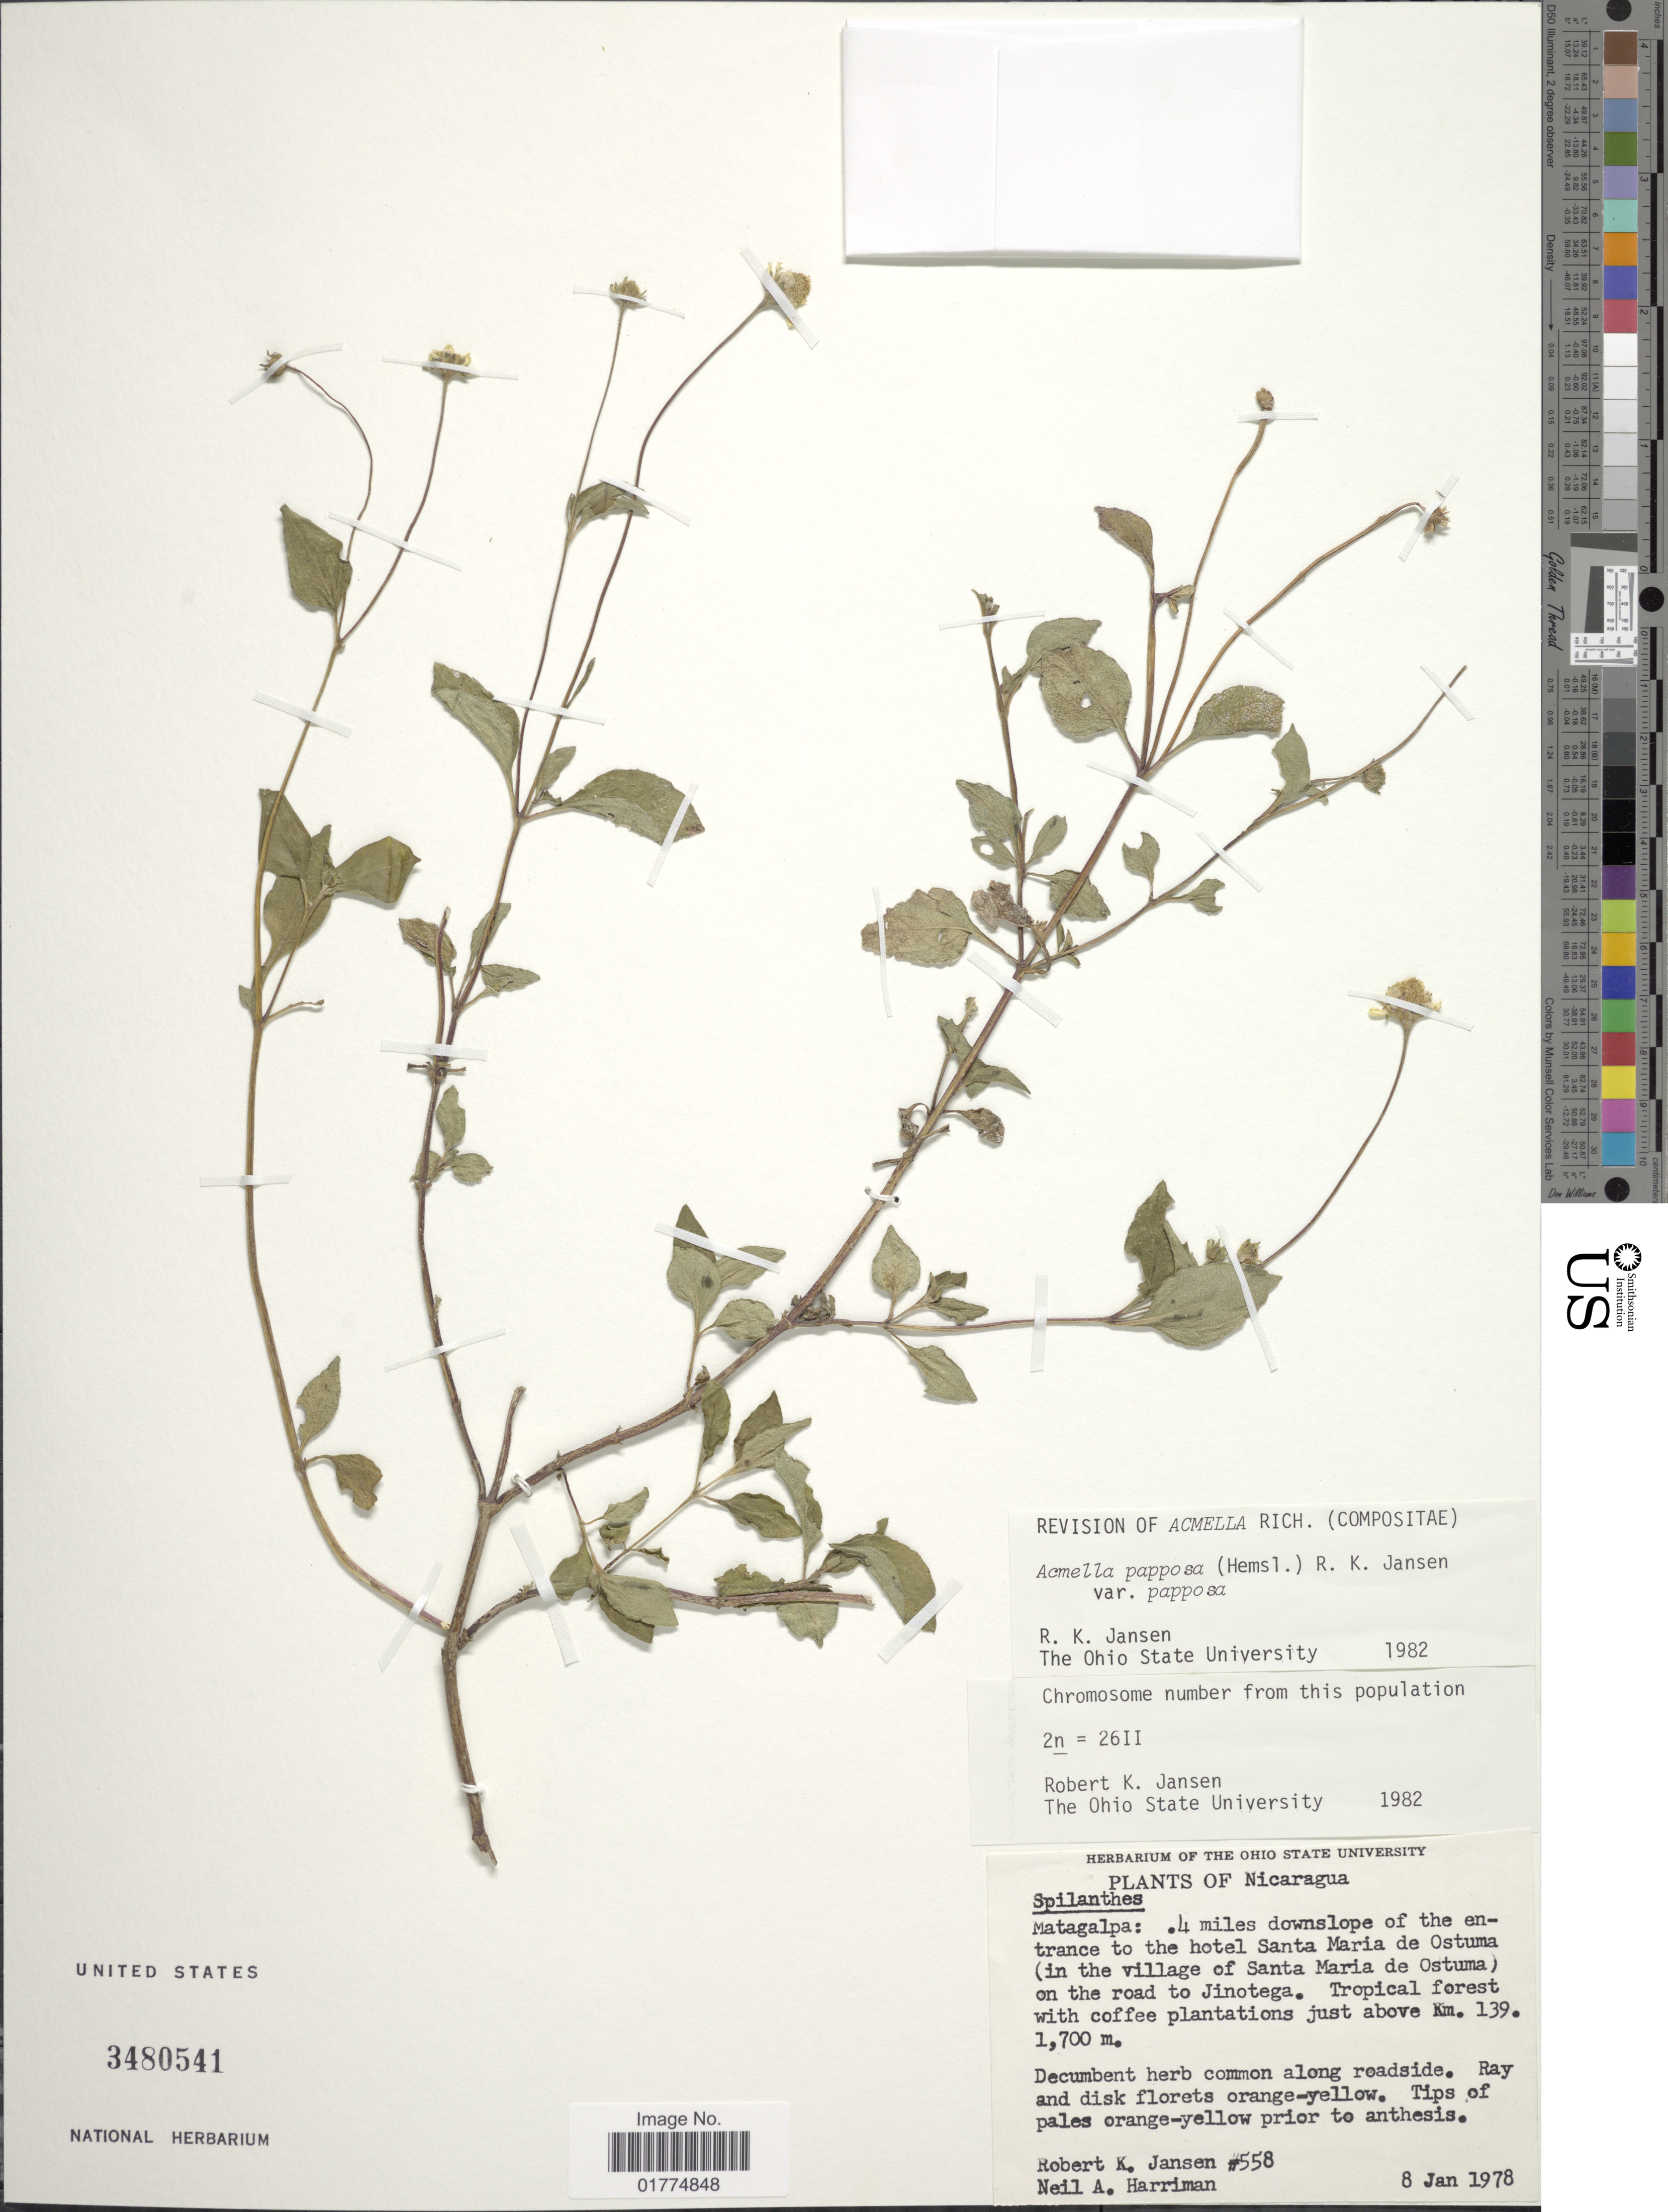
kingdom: Plantae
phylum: Tracheophyta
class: Magnoliopsida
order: Asterales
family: Asteraceae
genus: Acmella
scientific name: Acmella papposa var. papposa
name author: (Hemsl.) R.K. Jansen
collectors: R. K. Jansen & N. A. Harriman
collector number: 558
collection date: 1978-01-08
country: Nicaragua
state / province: Matagalpa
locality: Matagalpa: 4 miles downslope of the entrance to the hotel Santa Maria de Ostuma (in the village of Santa Maria de Ostuma) on the road to Jinotega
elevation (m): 1700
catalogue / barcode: US 3480541